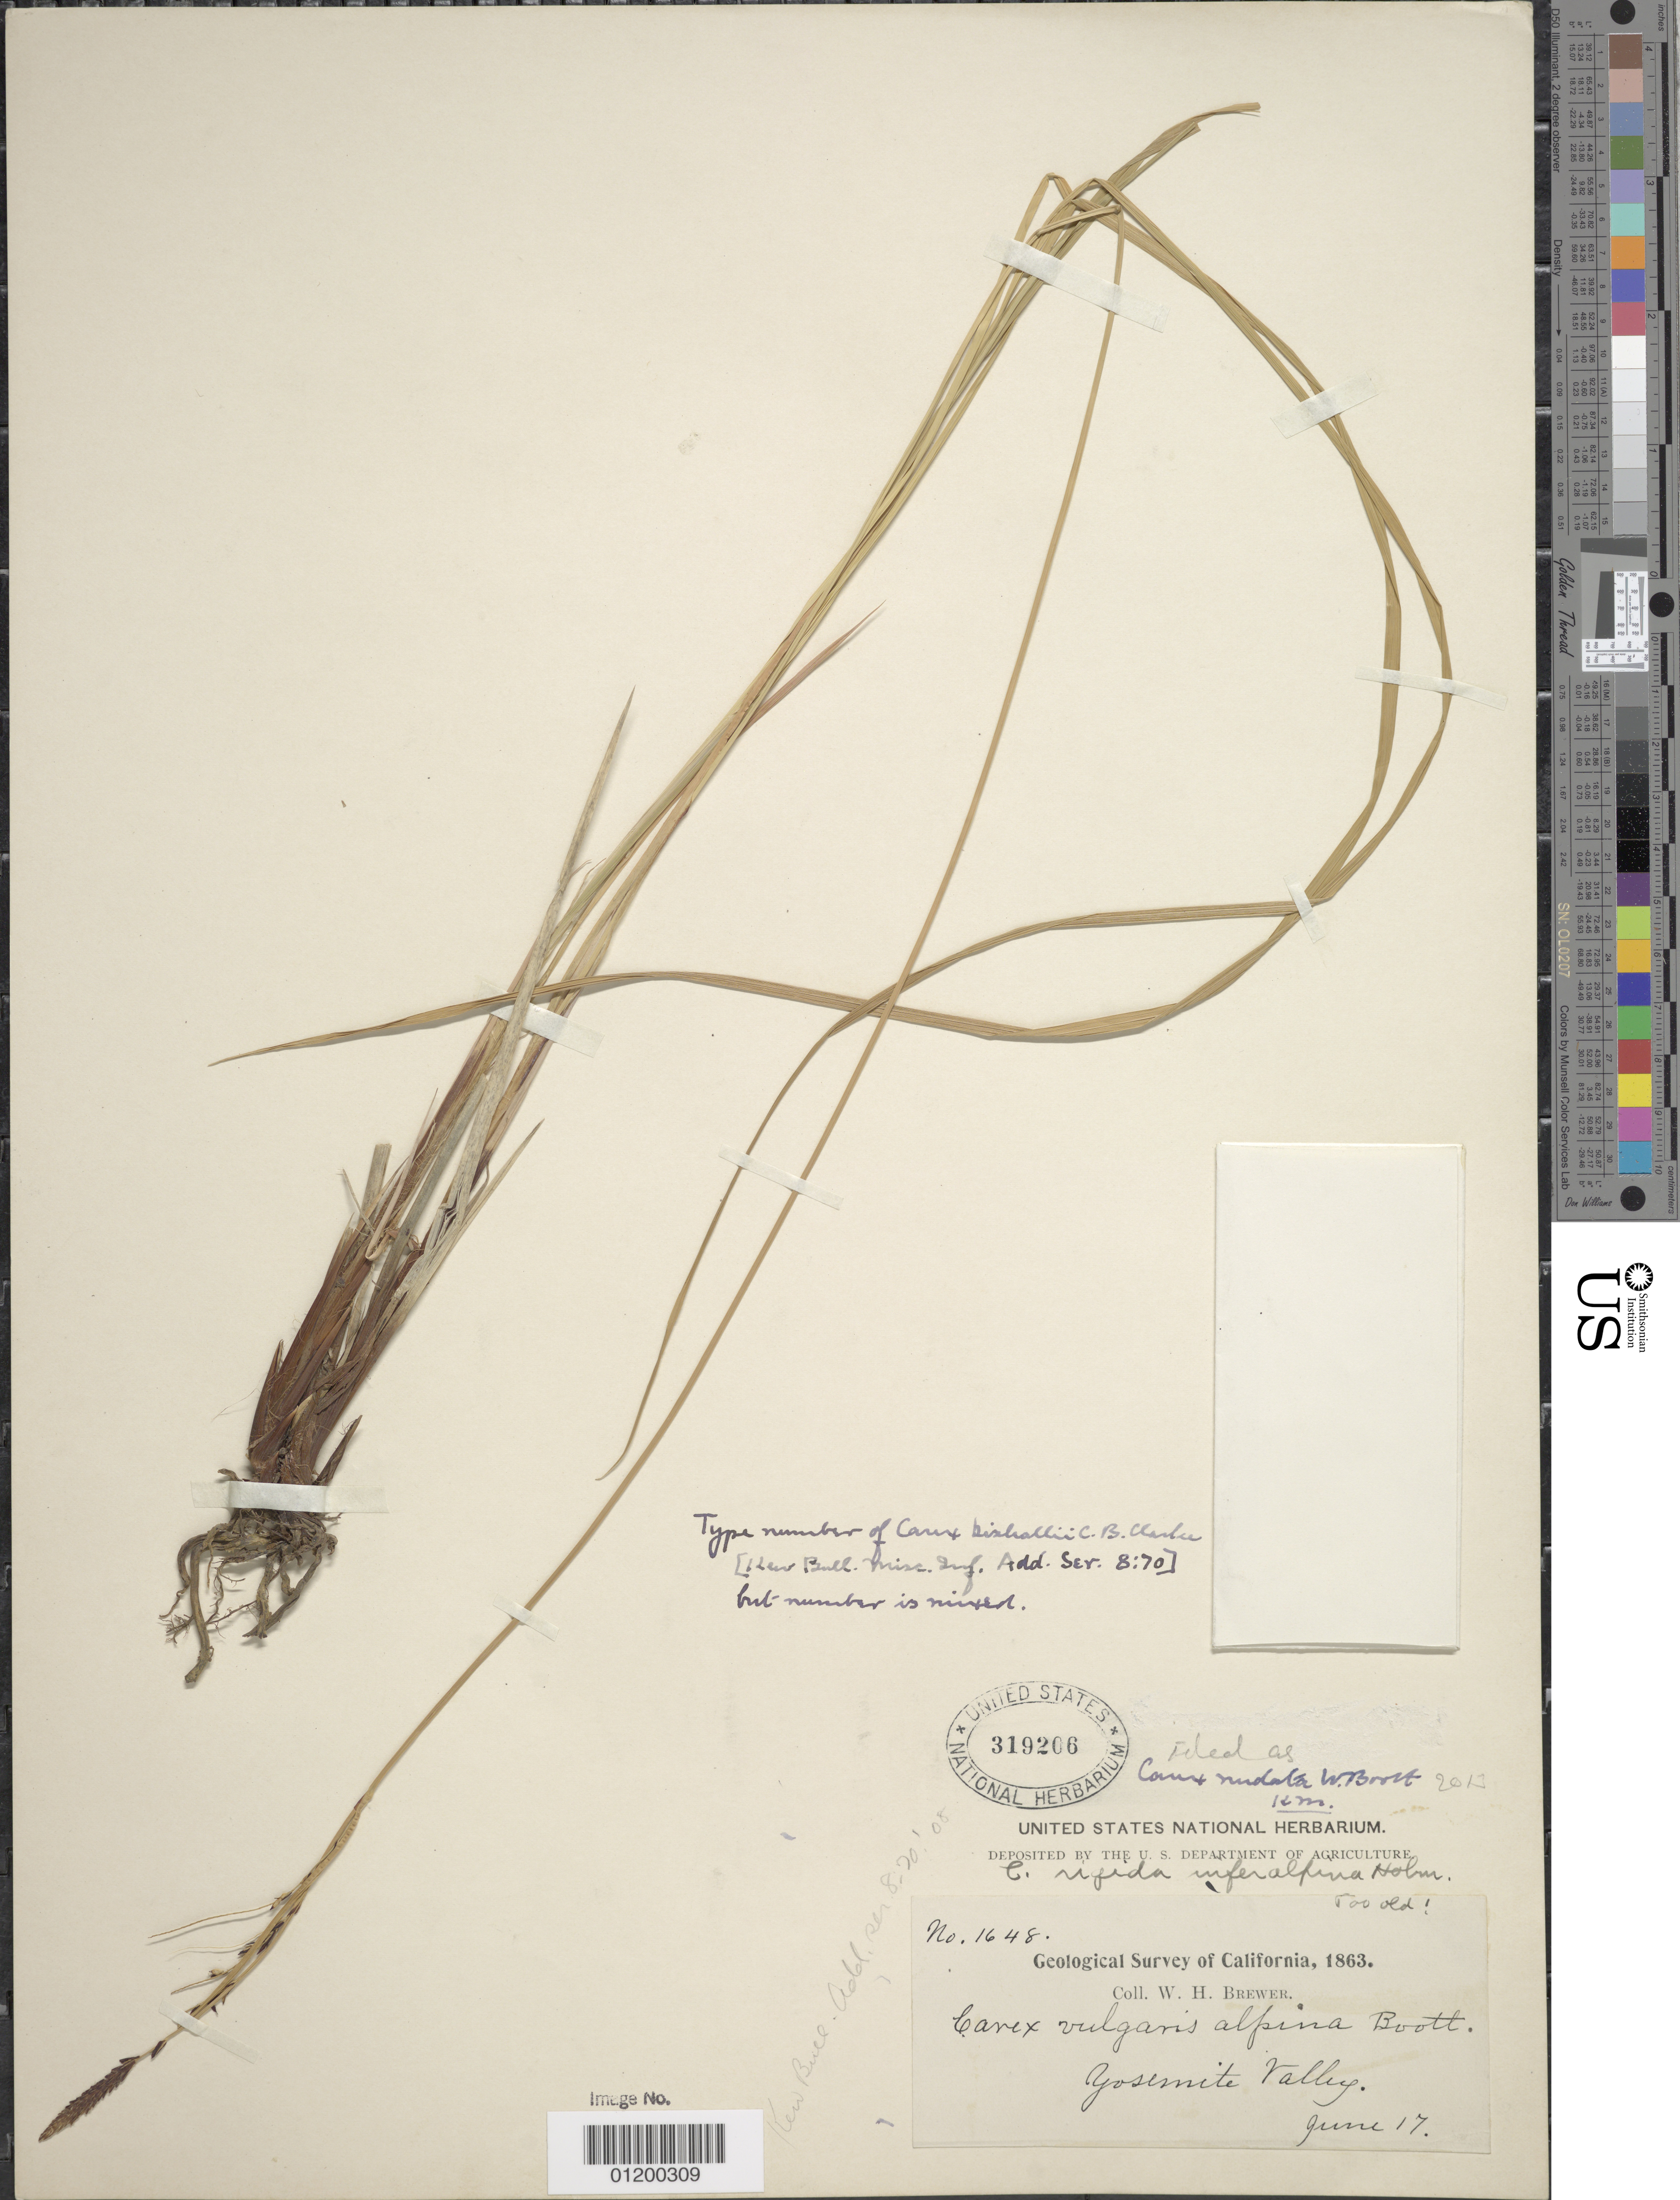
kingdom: Plantae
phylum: Tracheophyta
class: Liliopsida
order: Poales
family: Cyperaceae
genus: Carex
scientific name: Carex nudata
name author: W. Boott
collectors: W. H. Brewer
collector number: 1648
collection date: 1863-06-17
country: United States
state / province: California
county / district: Mariposa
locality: Yosemite Valley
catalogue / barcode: US 319206